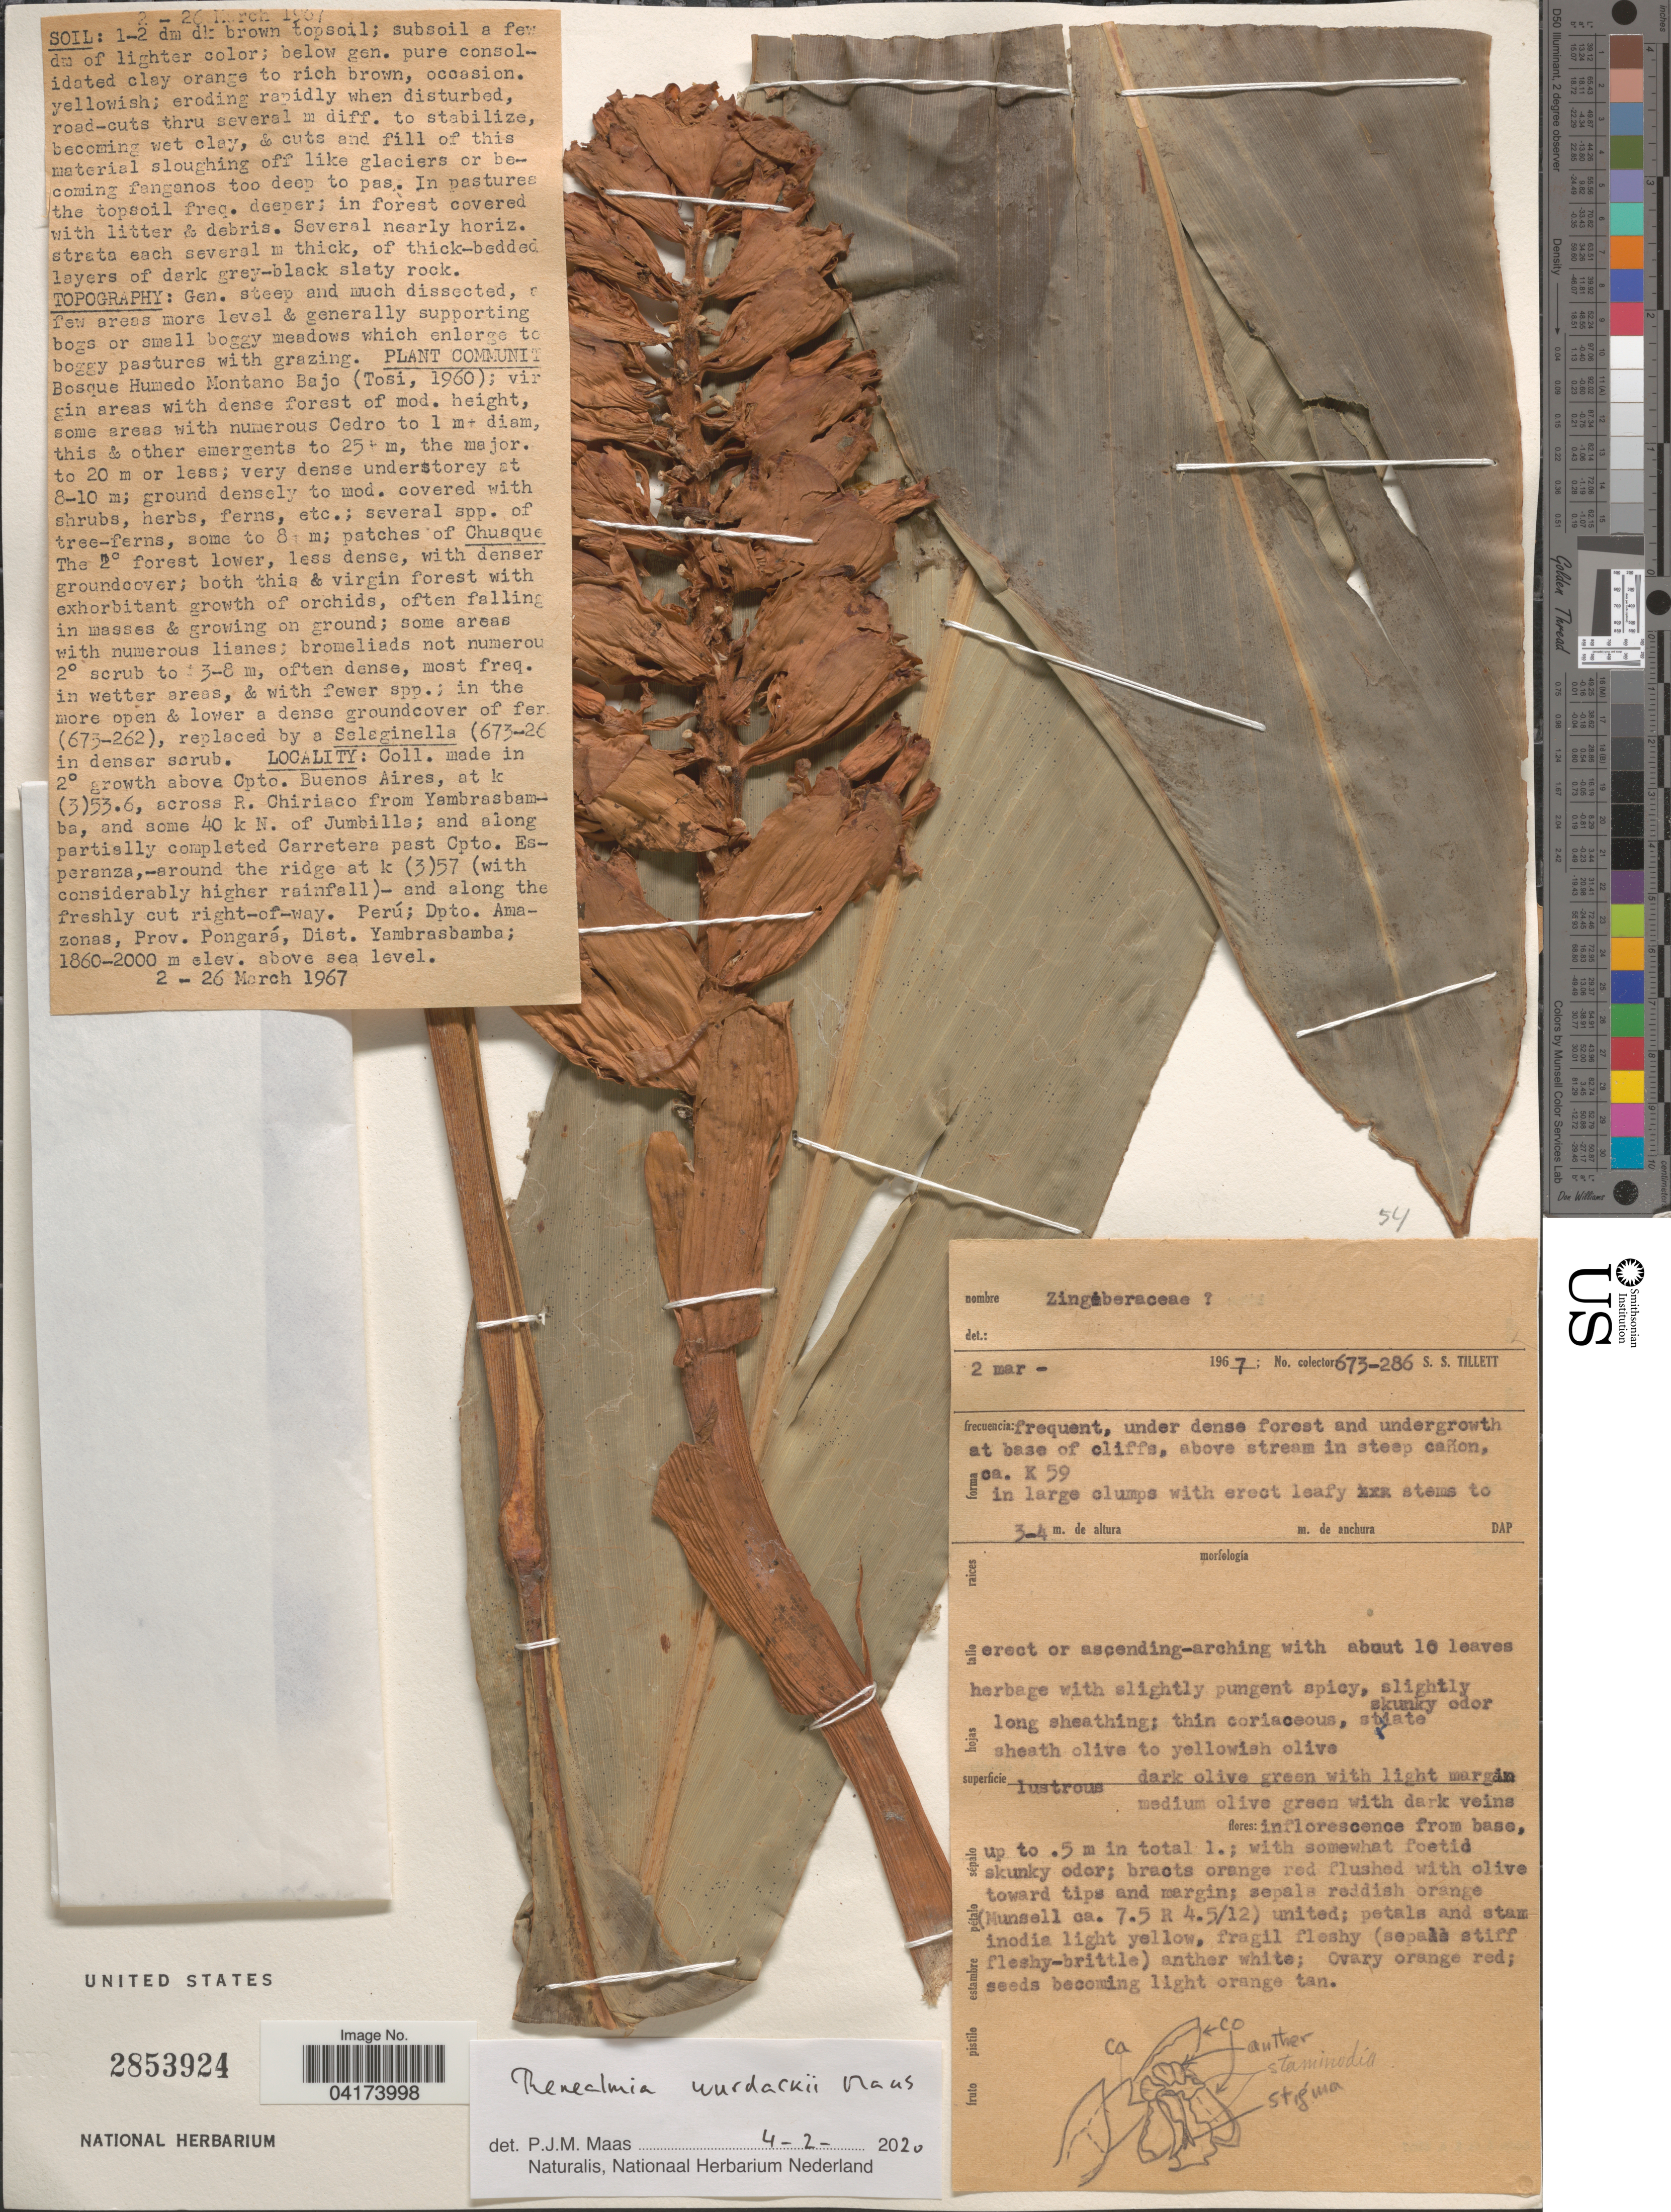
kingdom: Plantae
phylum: Tracheophyta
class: Liliopsida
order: Zingiberales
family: Zingiberaceae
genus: Renealmia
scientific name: Renealmia wurdackii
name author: Maas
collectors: S. S. Tillett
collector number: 673-286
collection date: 1967-03-02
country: Peru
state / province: Amazonas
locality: Dpto. Amazonas, Prov. Pongará, Dist. Yambrasbamba.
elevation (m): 1860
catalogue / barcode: US 2853924